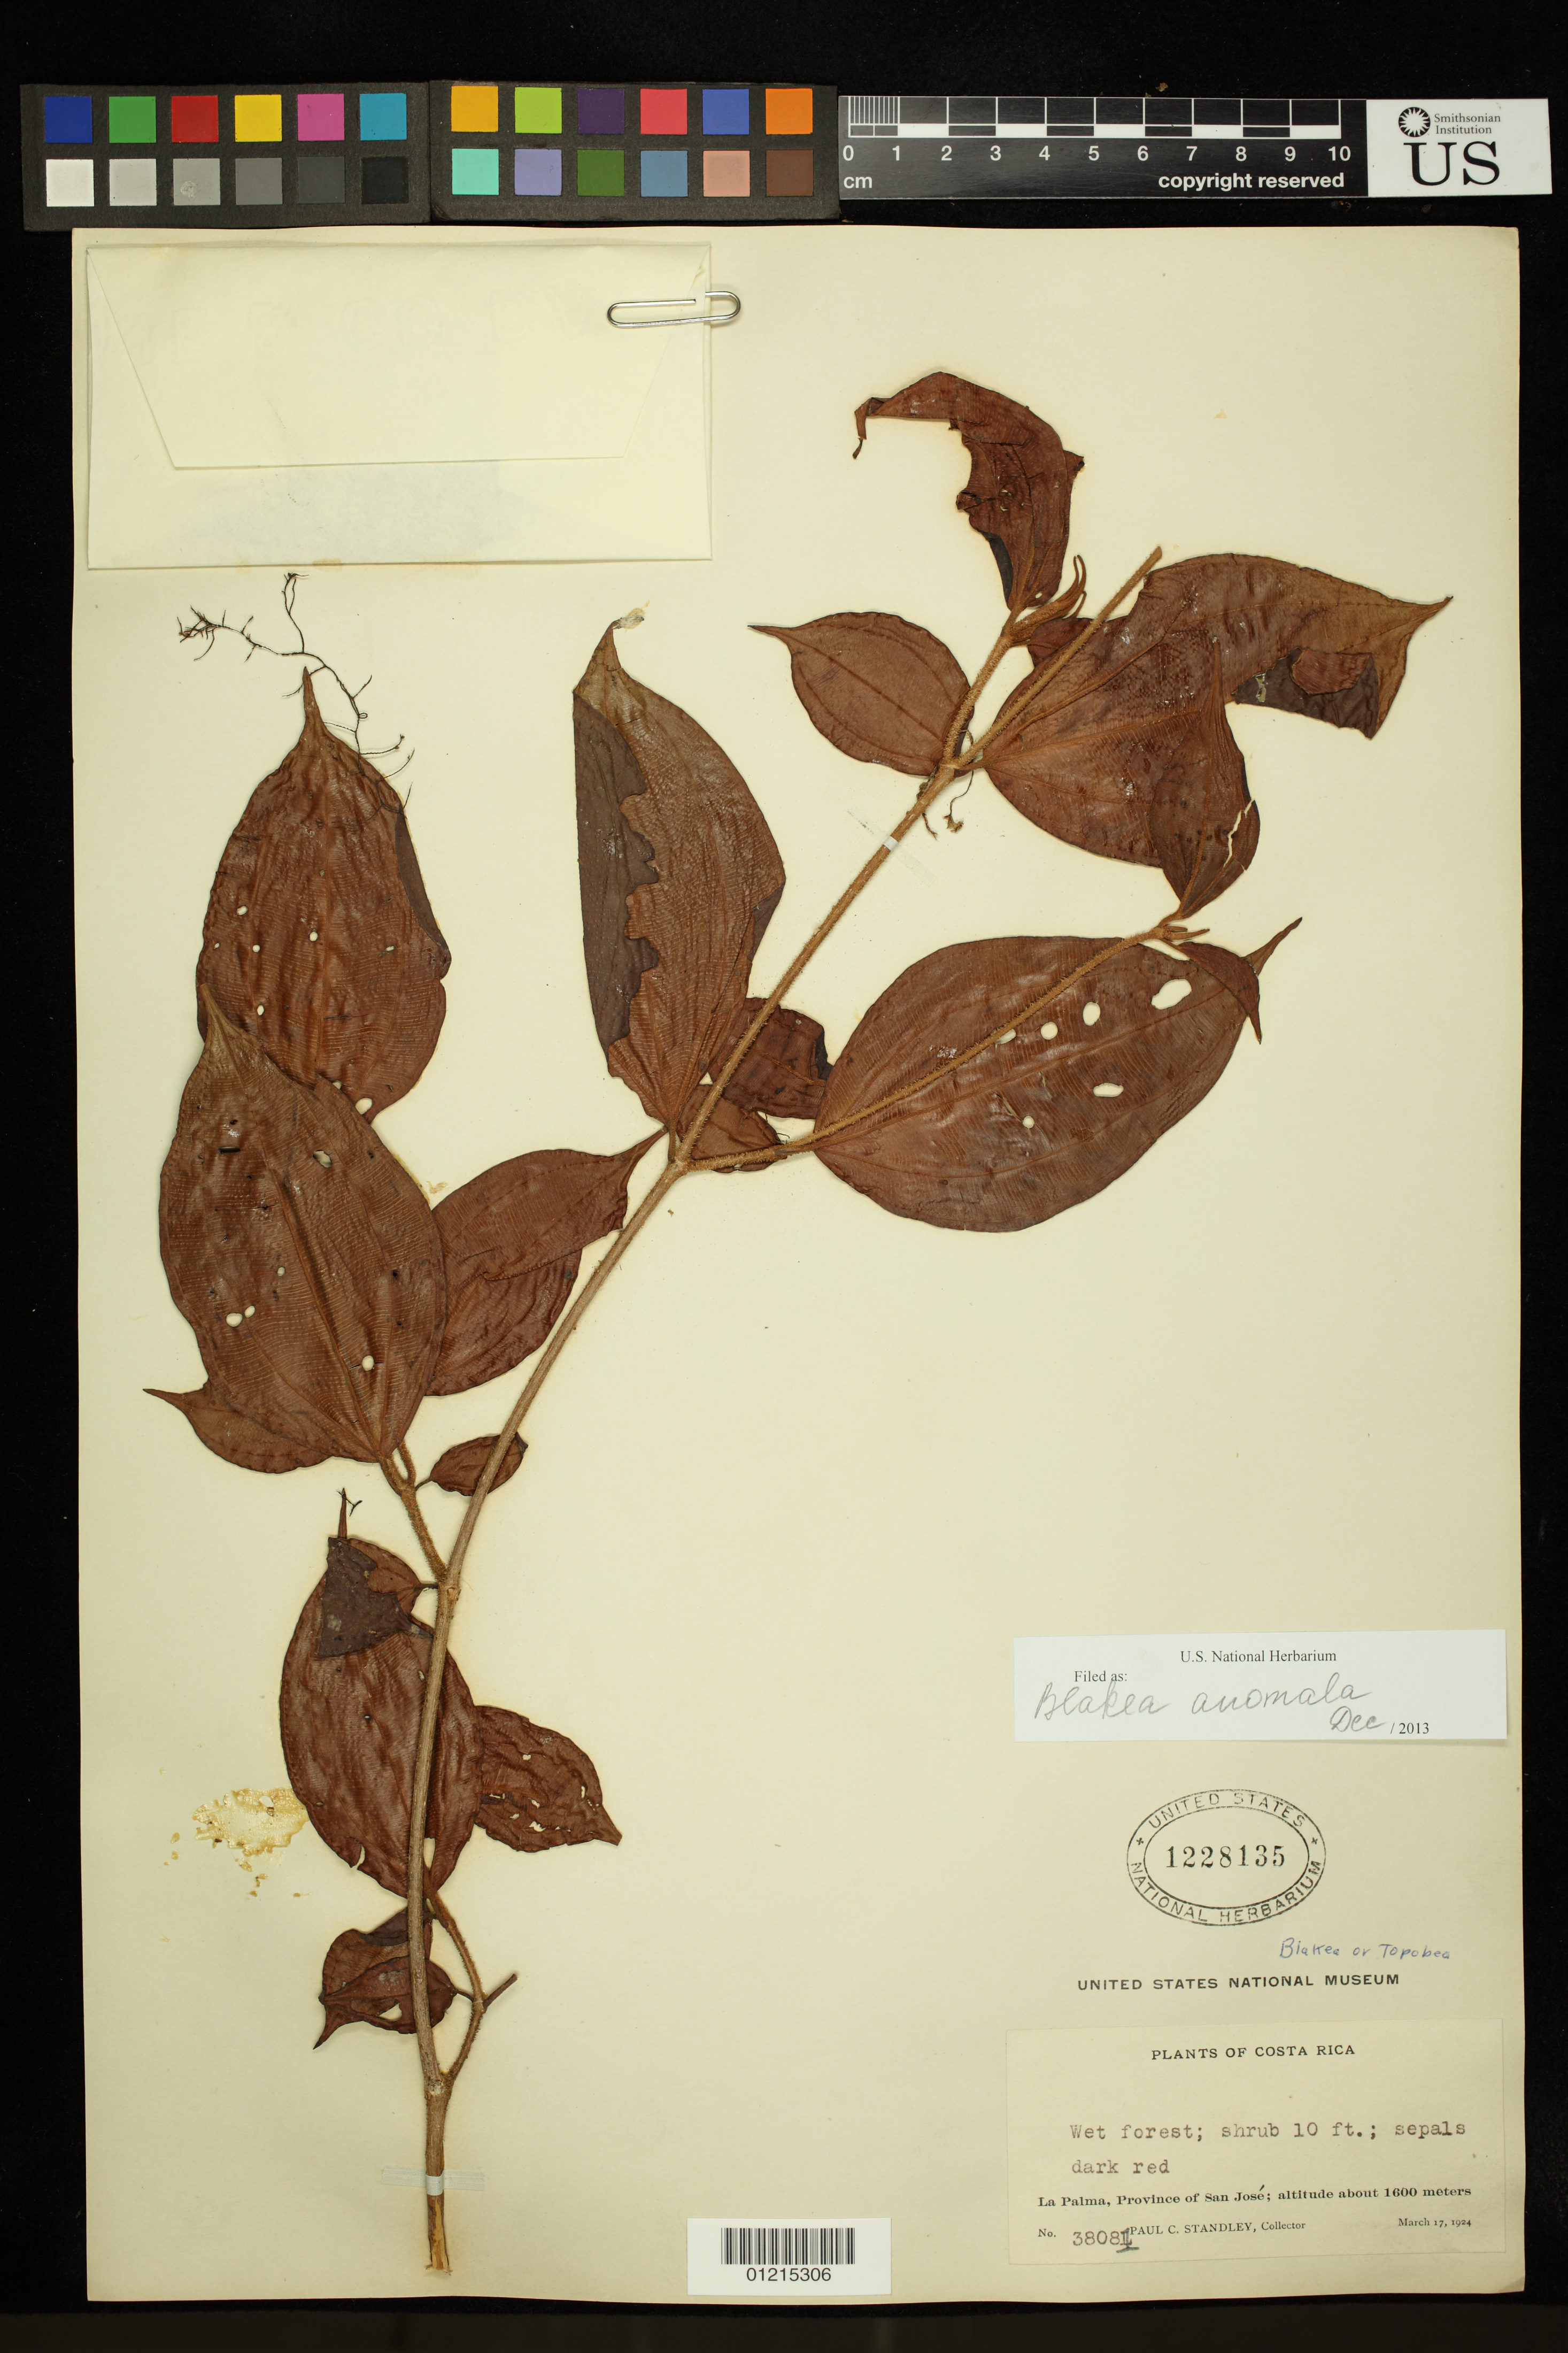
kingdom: Plantae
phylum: Tracheophyta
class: Magnoliopsida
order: Myrtales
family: Melastomataceae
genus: Blakea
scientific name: Blakea anomala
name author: Donn. Sm.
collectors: P. C. Standley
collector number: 38081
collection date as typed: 17 Mar 1924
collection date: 1924-03-17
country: Costa Rica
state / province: San José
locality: La Palma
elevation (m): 1600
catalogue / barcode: US 1228135